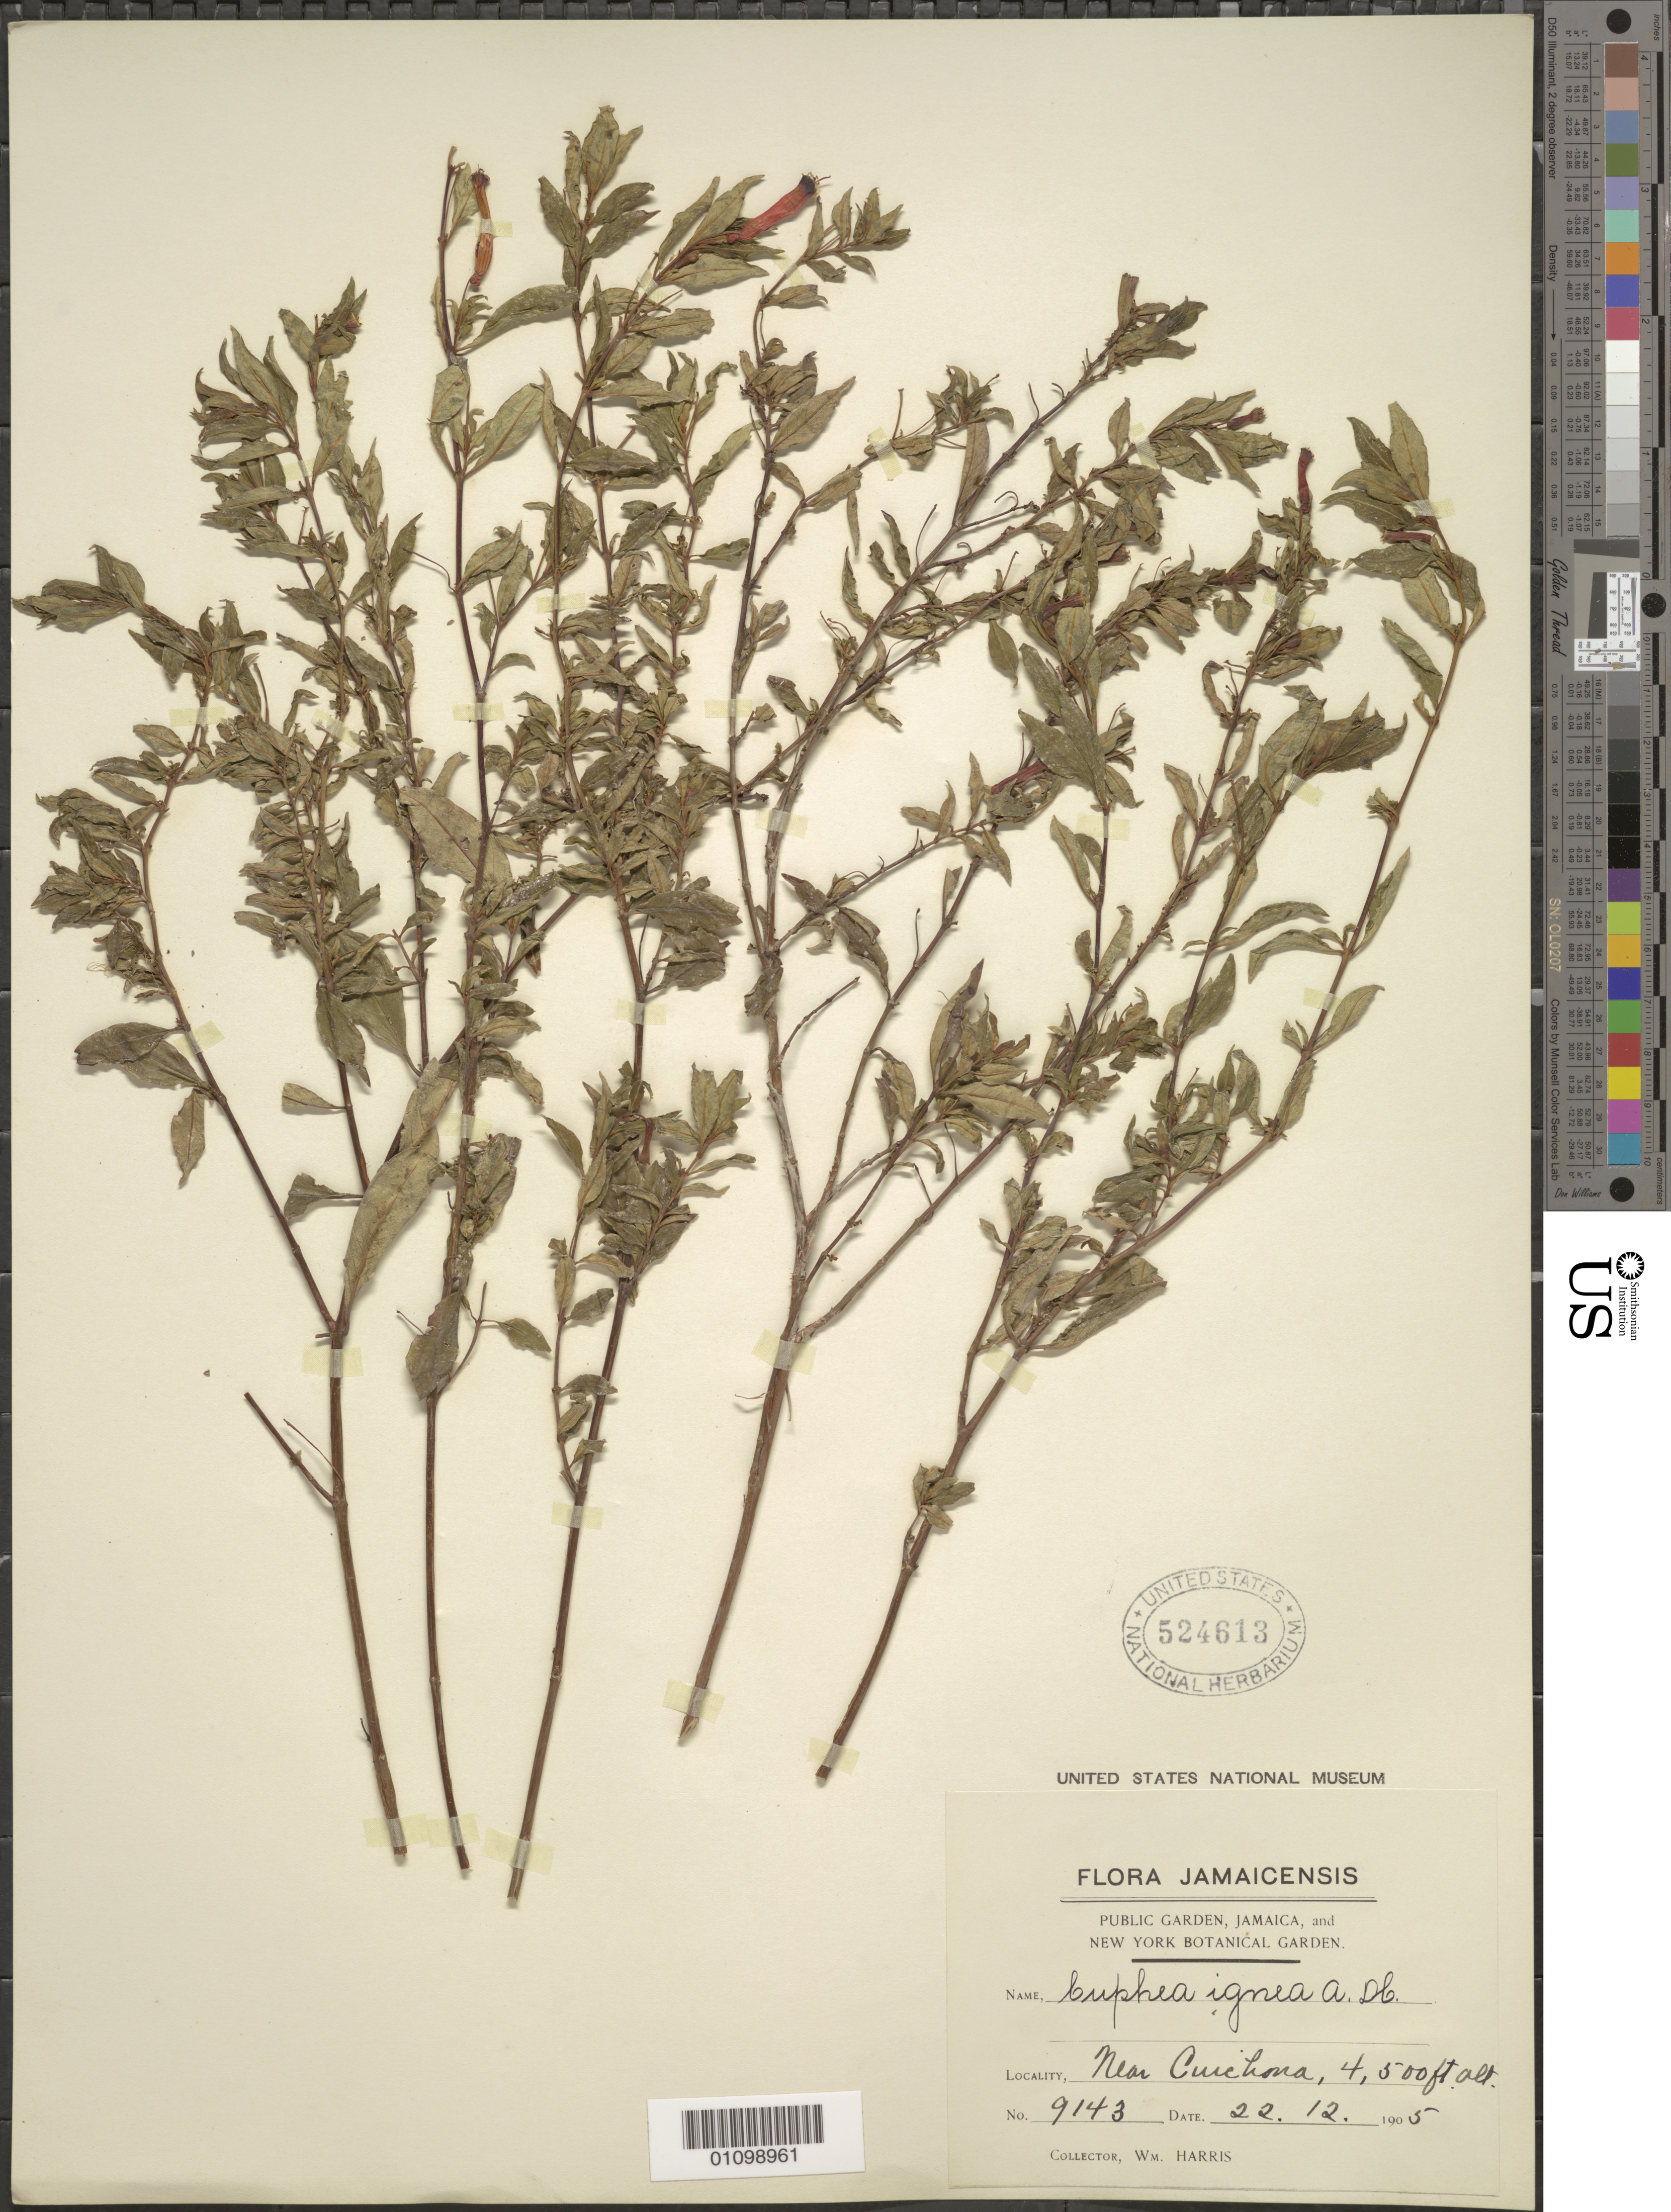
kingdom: Plantae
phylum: Tracheophyta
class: Magnoliopsida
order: Myrtales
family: Lythraceae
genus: Cuphea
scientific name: Cuphea platycentra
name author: Lem.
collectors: W. Harris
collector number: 9143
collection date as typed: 22 Dec 1905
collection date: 1905-12-22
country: Jamaica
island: Jamaica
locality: Bear Chichona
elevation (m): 1372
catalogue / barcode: US 524613